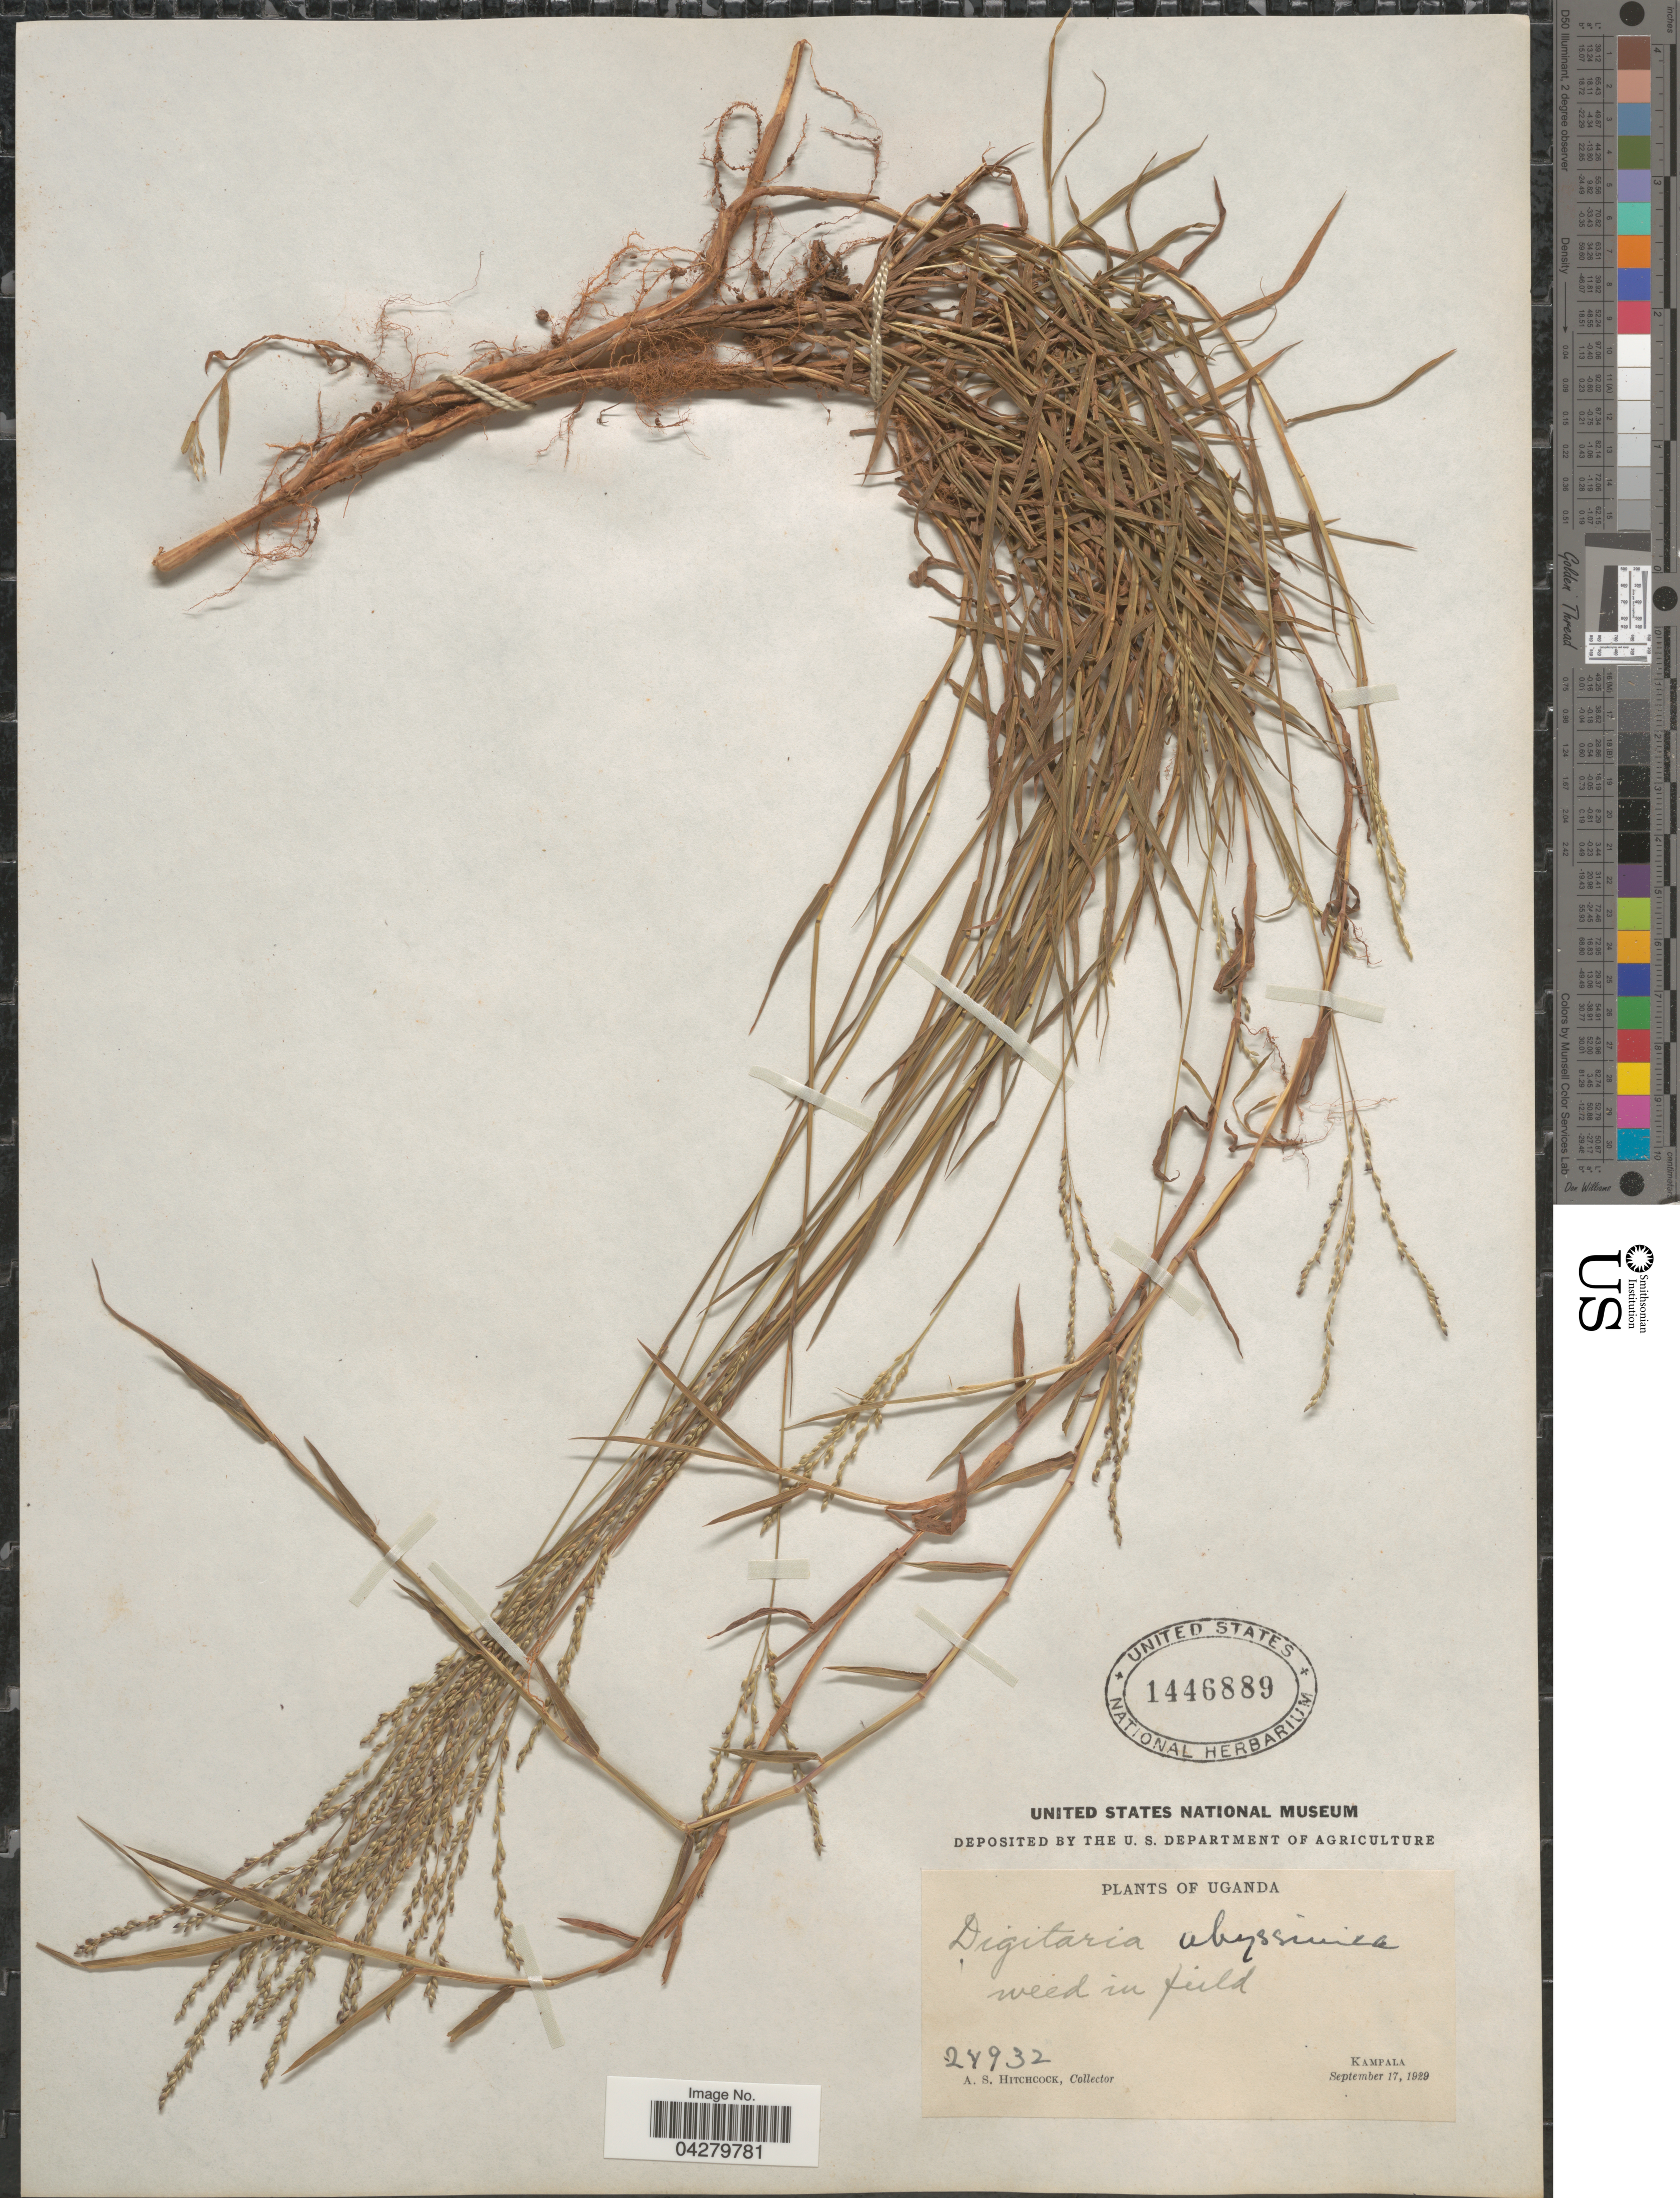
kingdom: Plantae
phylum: Tracheophyta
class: Liliopsida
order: Poales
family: Poaceae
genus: Digitaria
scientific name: Digitaria abyssinica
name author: (Hochst. ex Rich.) Stapf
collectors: A. S. Hitchcock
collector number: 24932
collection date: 1929-09-17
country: Uganda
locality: Kampala.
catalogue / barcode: US 1446889